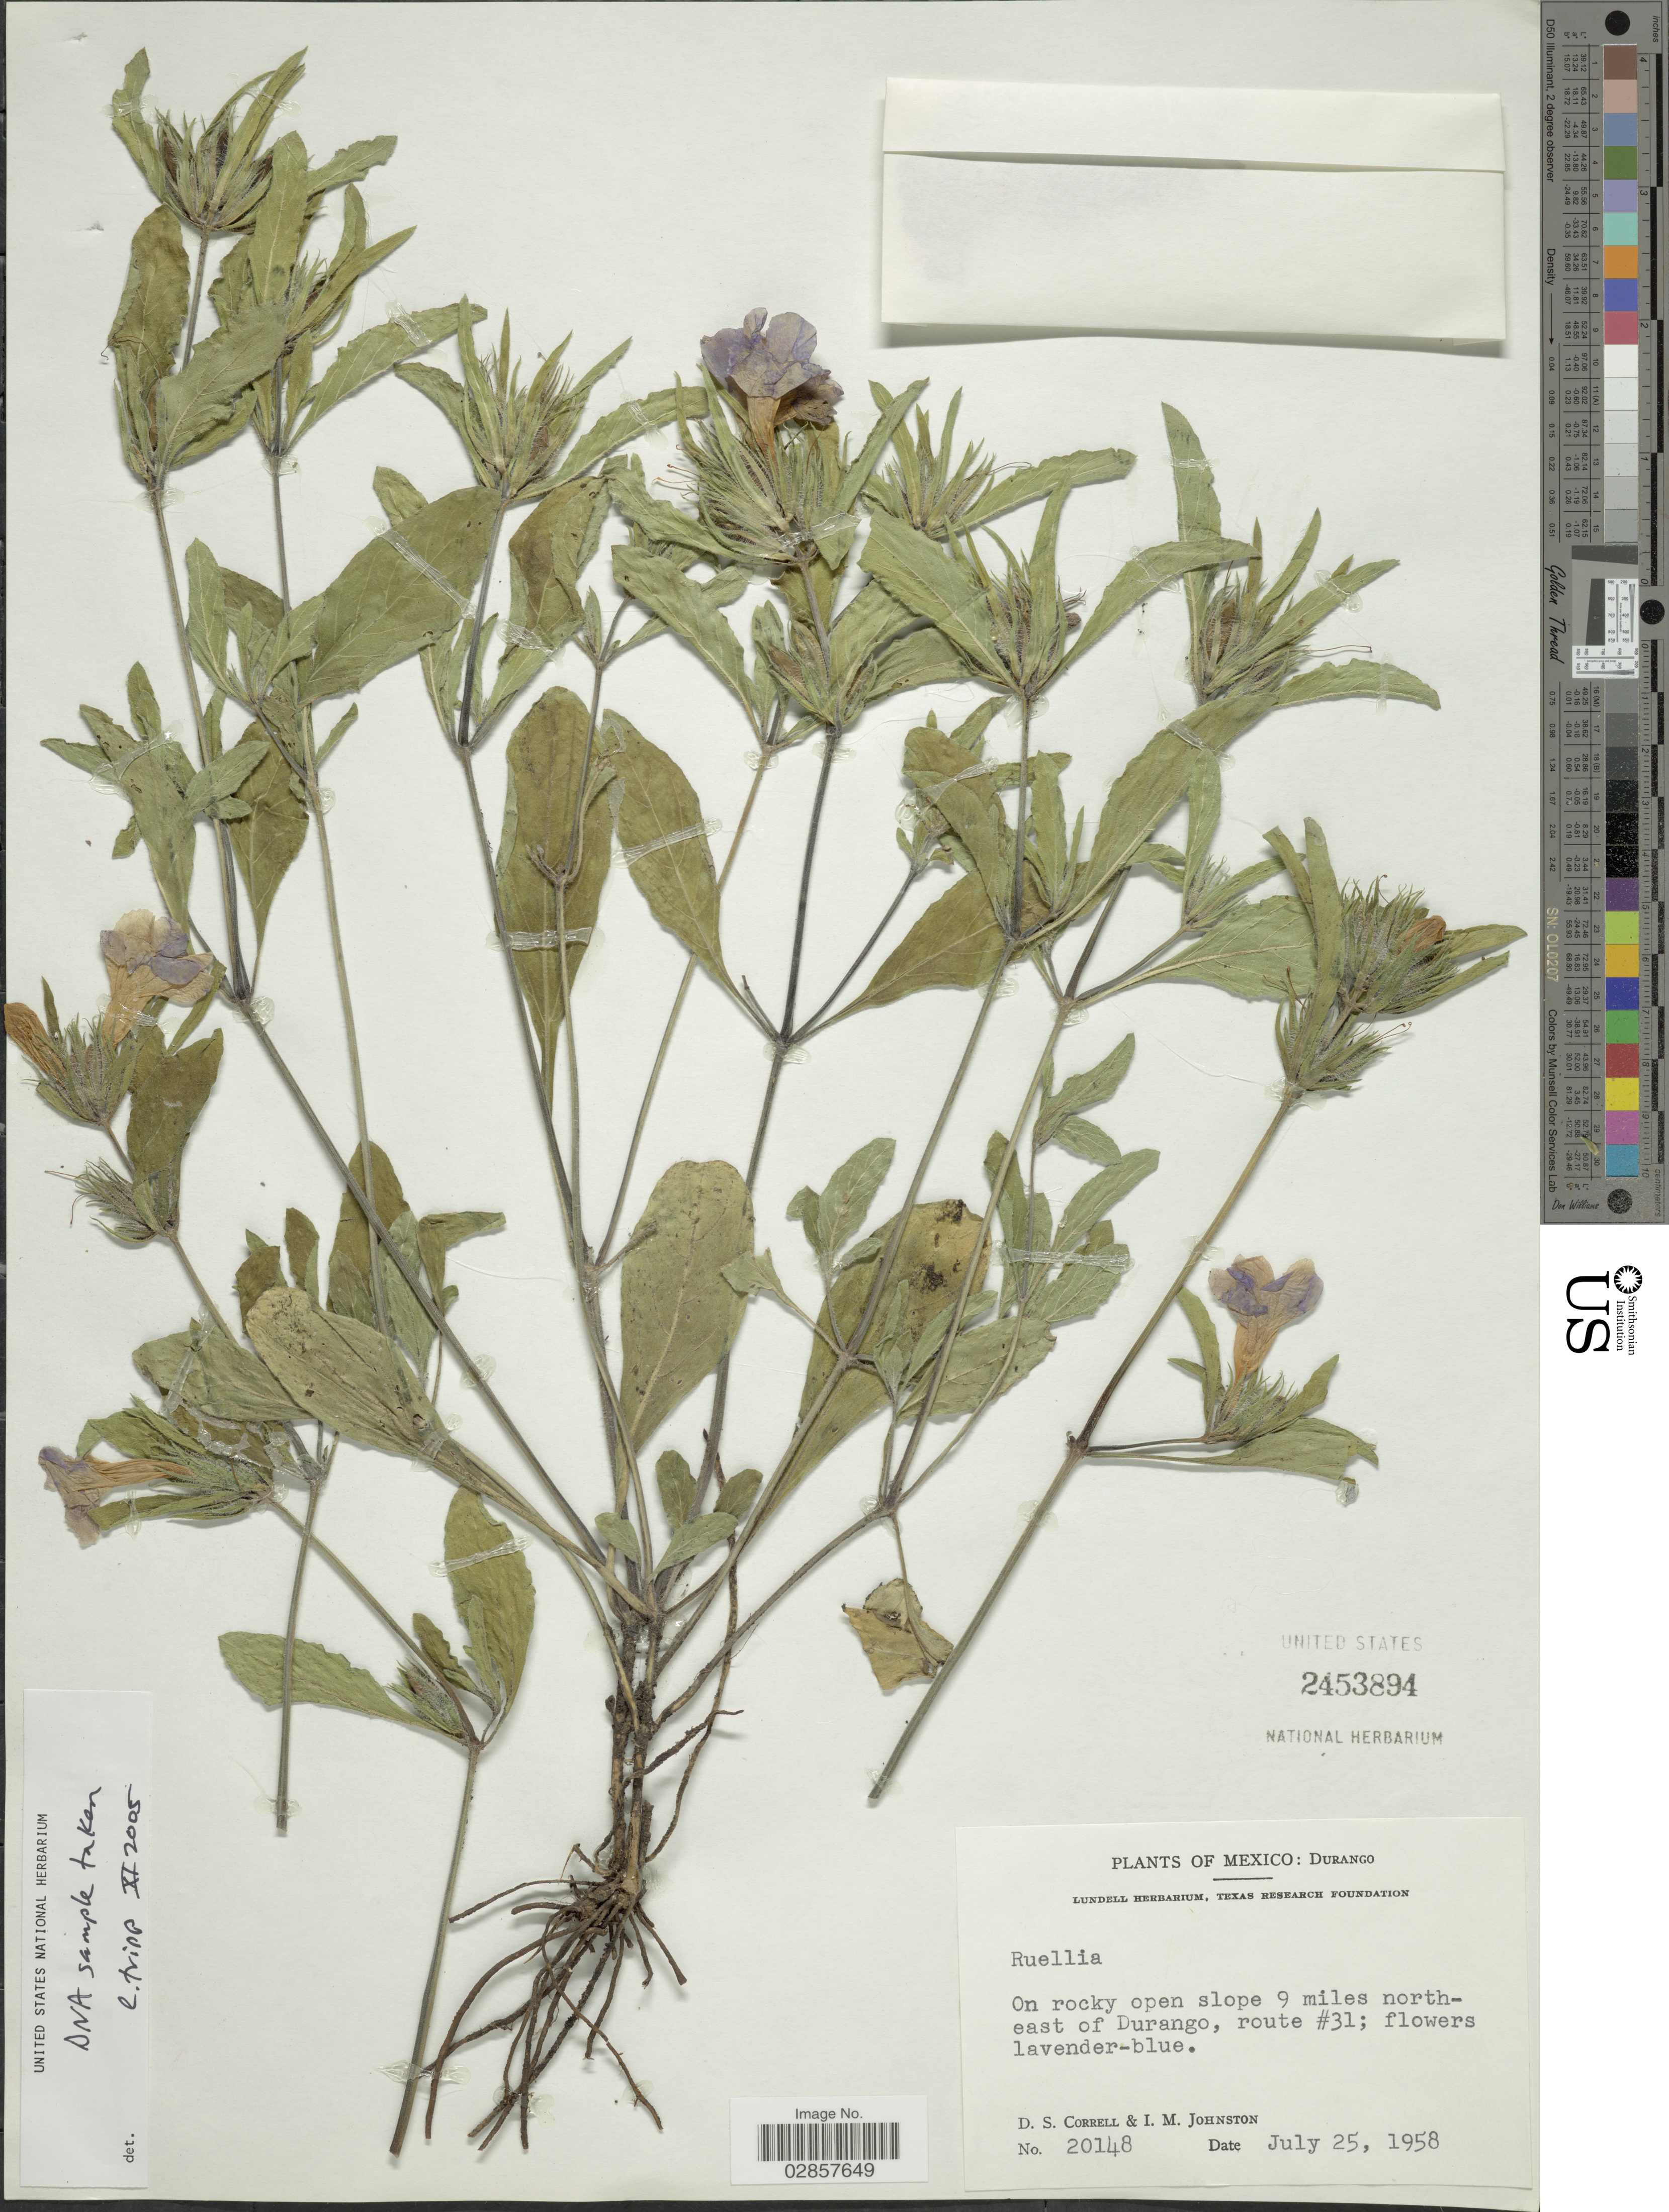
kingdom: Plantae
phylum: Tracheophyta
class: Magnoliopsida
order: Lamiales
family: Acanthaceae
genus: Ruellia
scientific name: Ruellia lactea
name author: Cav.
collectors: D. S. Correll & I.M. Johnston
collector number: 20148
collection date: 1958-07-25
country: Mexico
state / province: Durango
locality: On rocky open slope 9 miles north-east of Durango, route #31.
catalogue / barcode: US 2463894